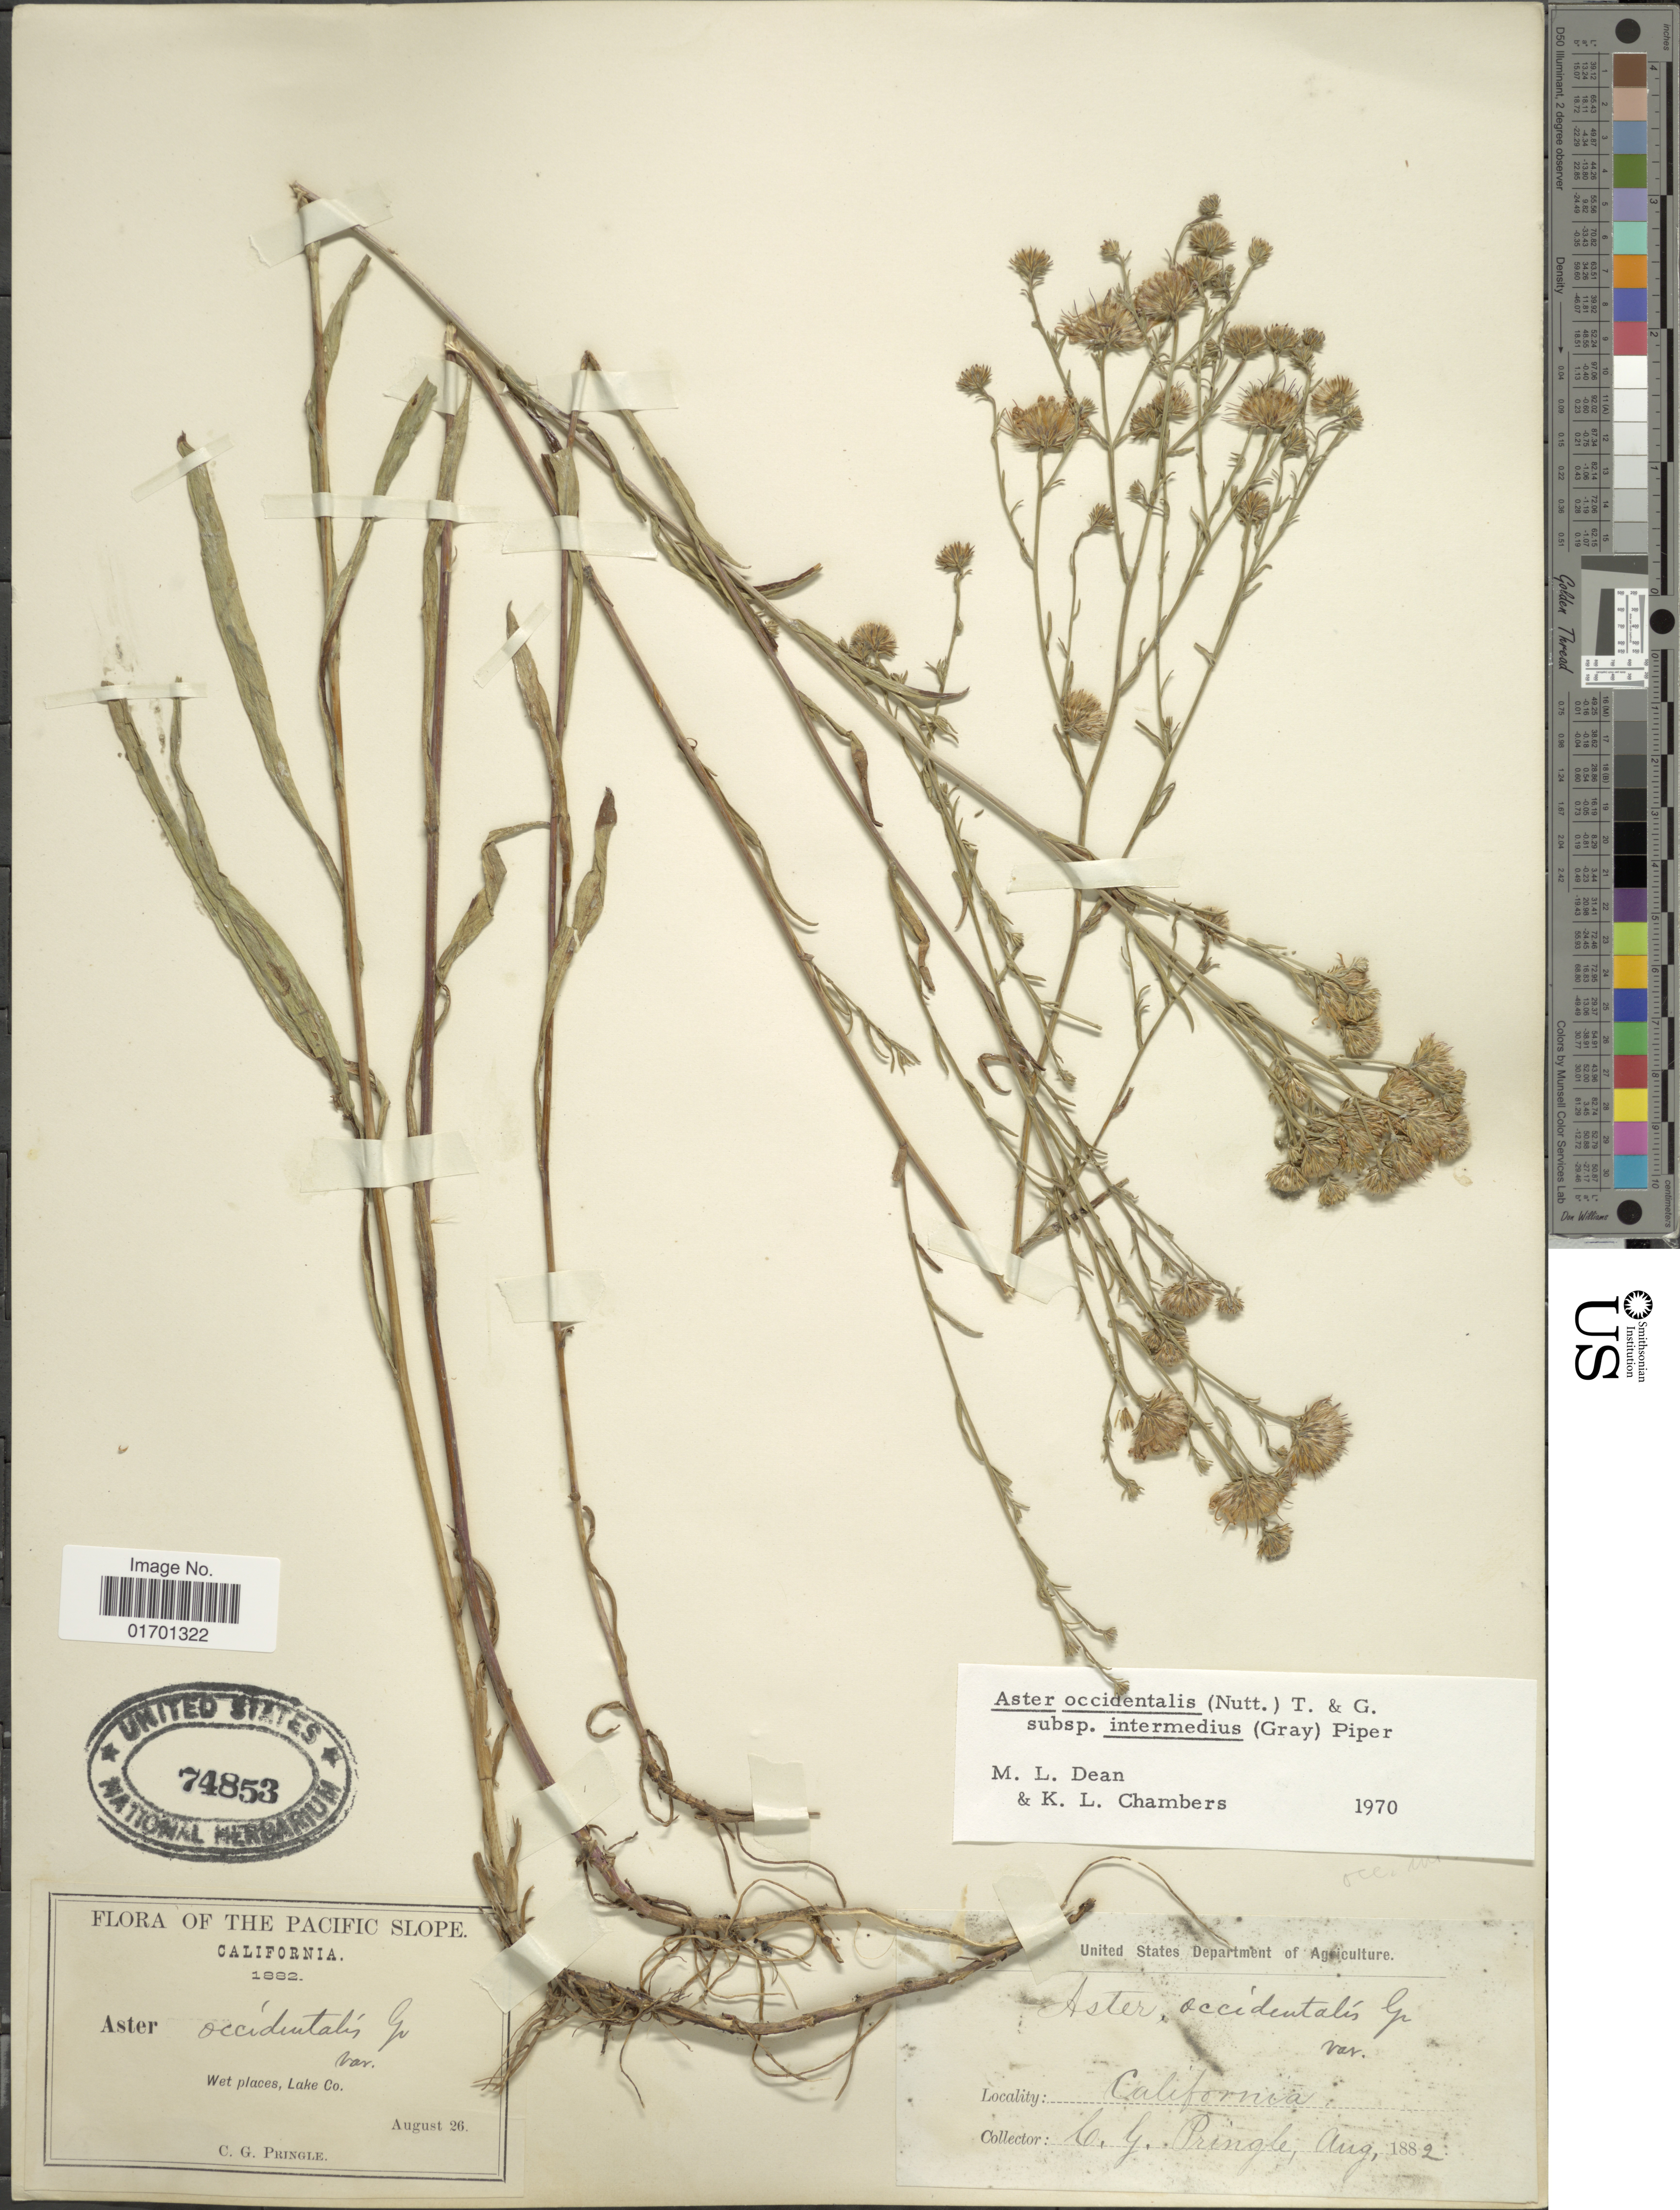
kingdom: Plantae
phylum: Tracheophyta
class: Magnoliopsida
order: Asterales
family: Asteraceae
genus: Symphyotrichum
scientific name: Symphyotrichum spathulatum var. intermedium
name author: (A. Gray) G.L. Nesom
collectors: C. G. Pringle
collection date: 1882-08-26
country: United States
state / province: California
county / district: Lake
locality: The Pacific Slope, wet places, Lake Co.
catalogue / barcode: US 74853